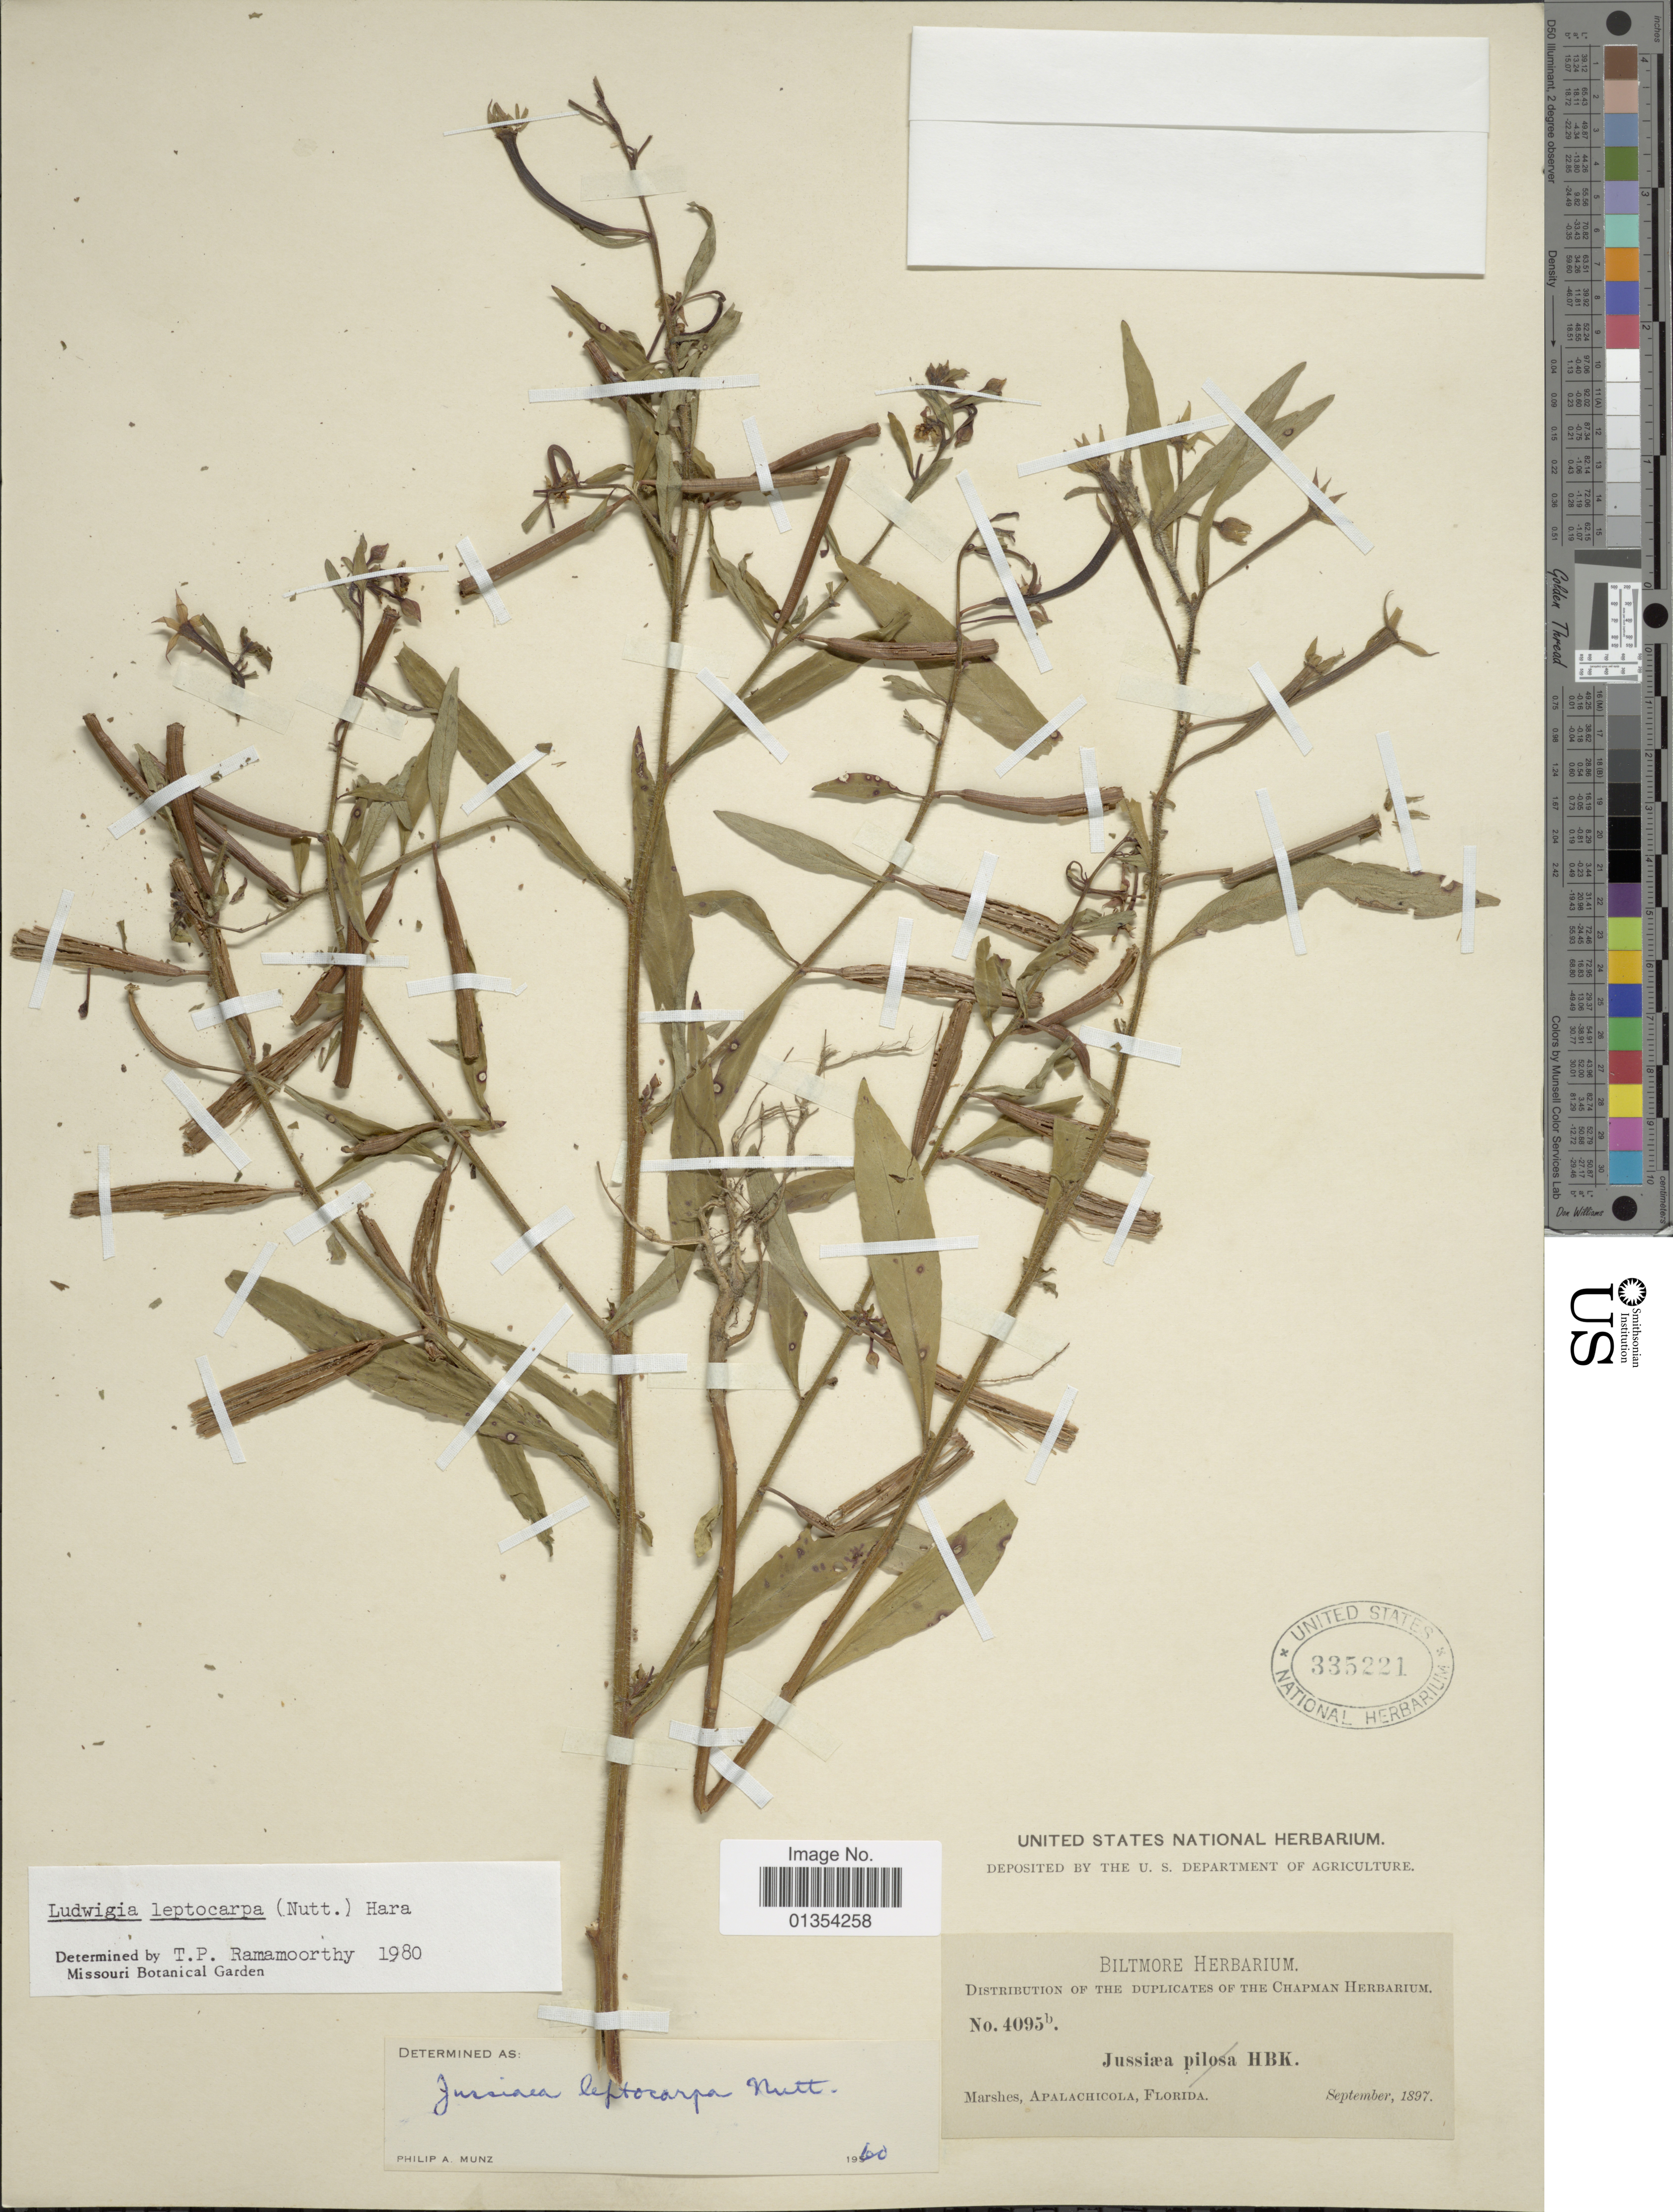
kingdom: Plantae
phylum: Tracheophyta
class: Magnoliopsida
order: Myrtales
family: Onagraceae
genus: Ludwigia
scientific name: Ludwigia leptocarpa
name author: (Nutt.) H. Hara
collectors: ex herb. Biltmore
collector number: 4095b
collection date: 1897-09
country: United States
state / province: Florida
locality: Marshes, Apalachicola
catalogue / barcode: US 335221